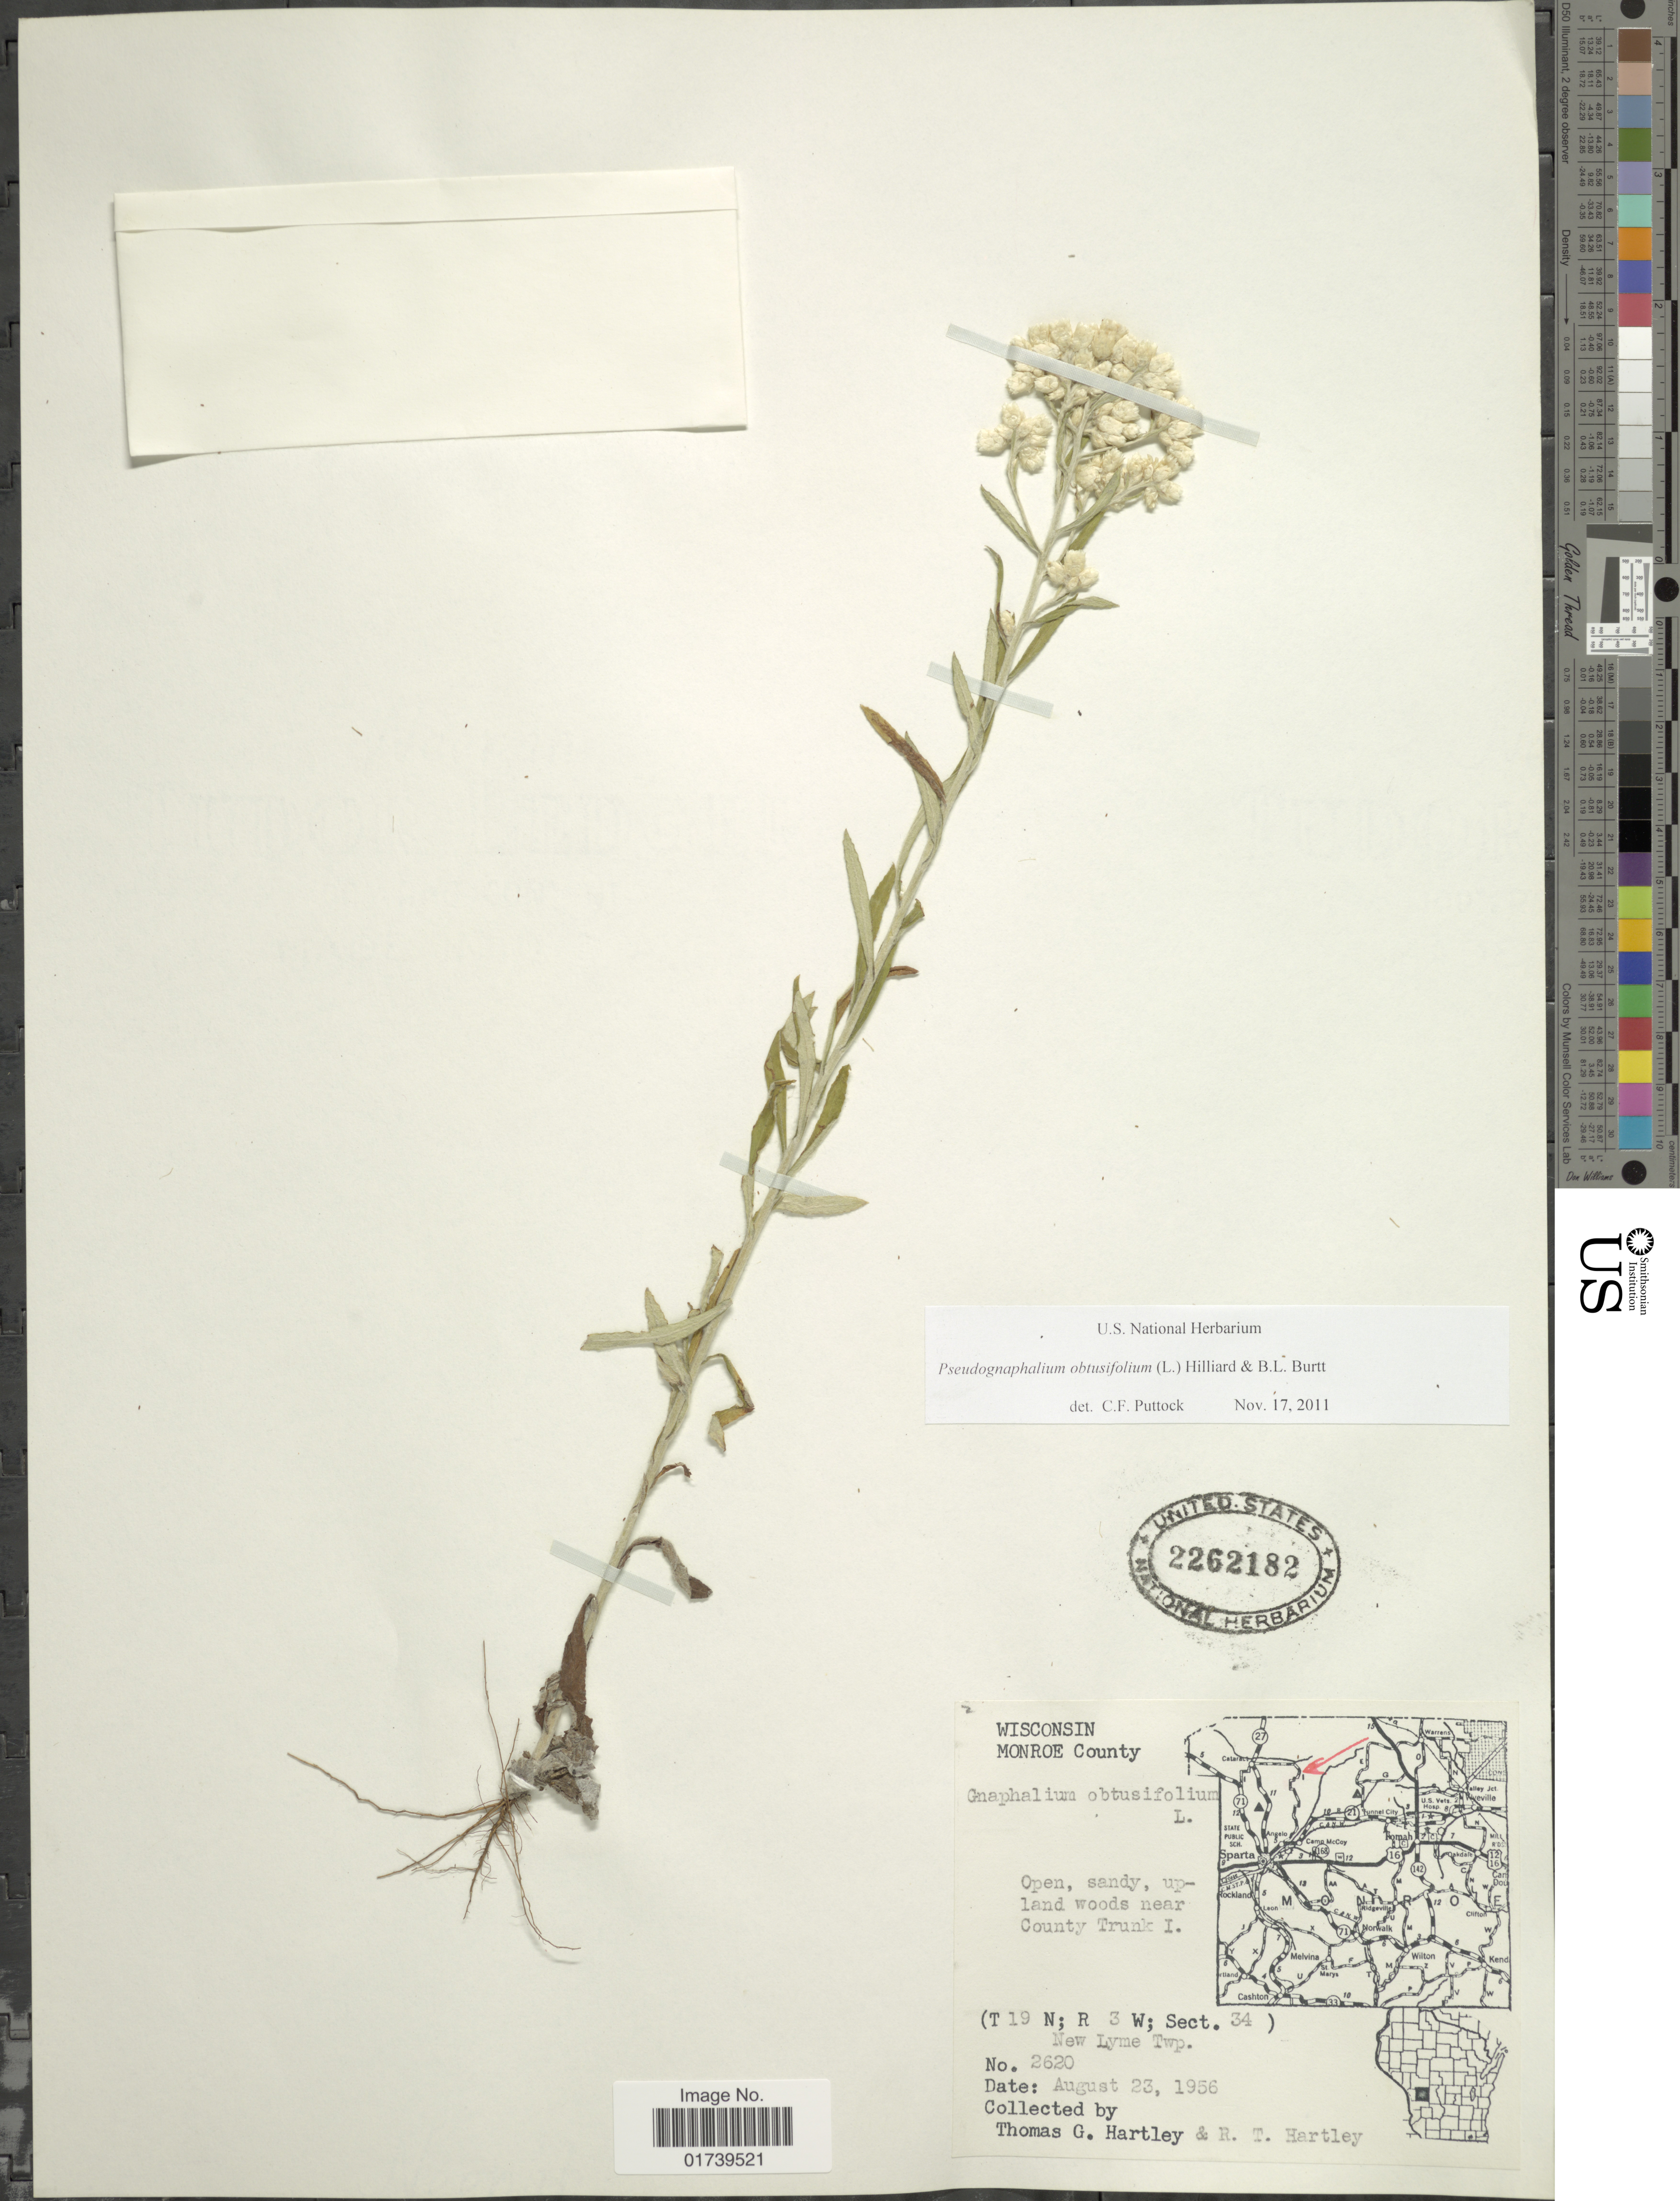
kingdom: Plantae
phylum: Tracheophyta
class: Magnoliopsida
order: Asterales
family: Asteraceae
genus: Pseudognaphalium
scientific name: Pseudognaphalium obtusifolium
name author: (L.) Hilliard & B.L. Burtt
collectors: T. G. Hartley & R. T. Hartley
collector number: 2620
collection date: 1956-08-23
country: United States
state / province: Wisconsin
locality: Monroe County, near County Trunk I., (T19 N; R 3 W; Sect. 34), New Lyme Twp.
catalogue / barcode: US 2262182